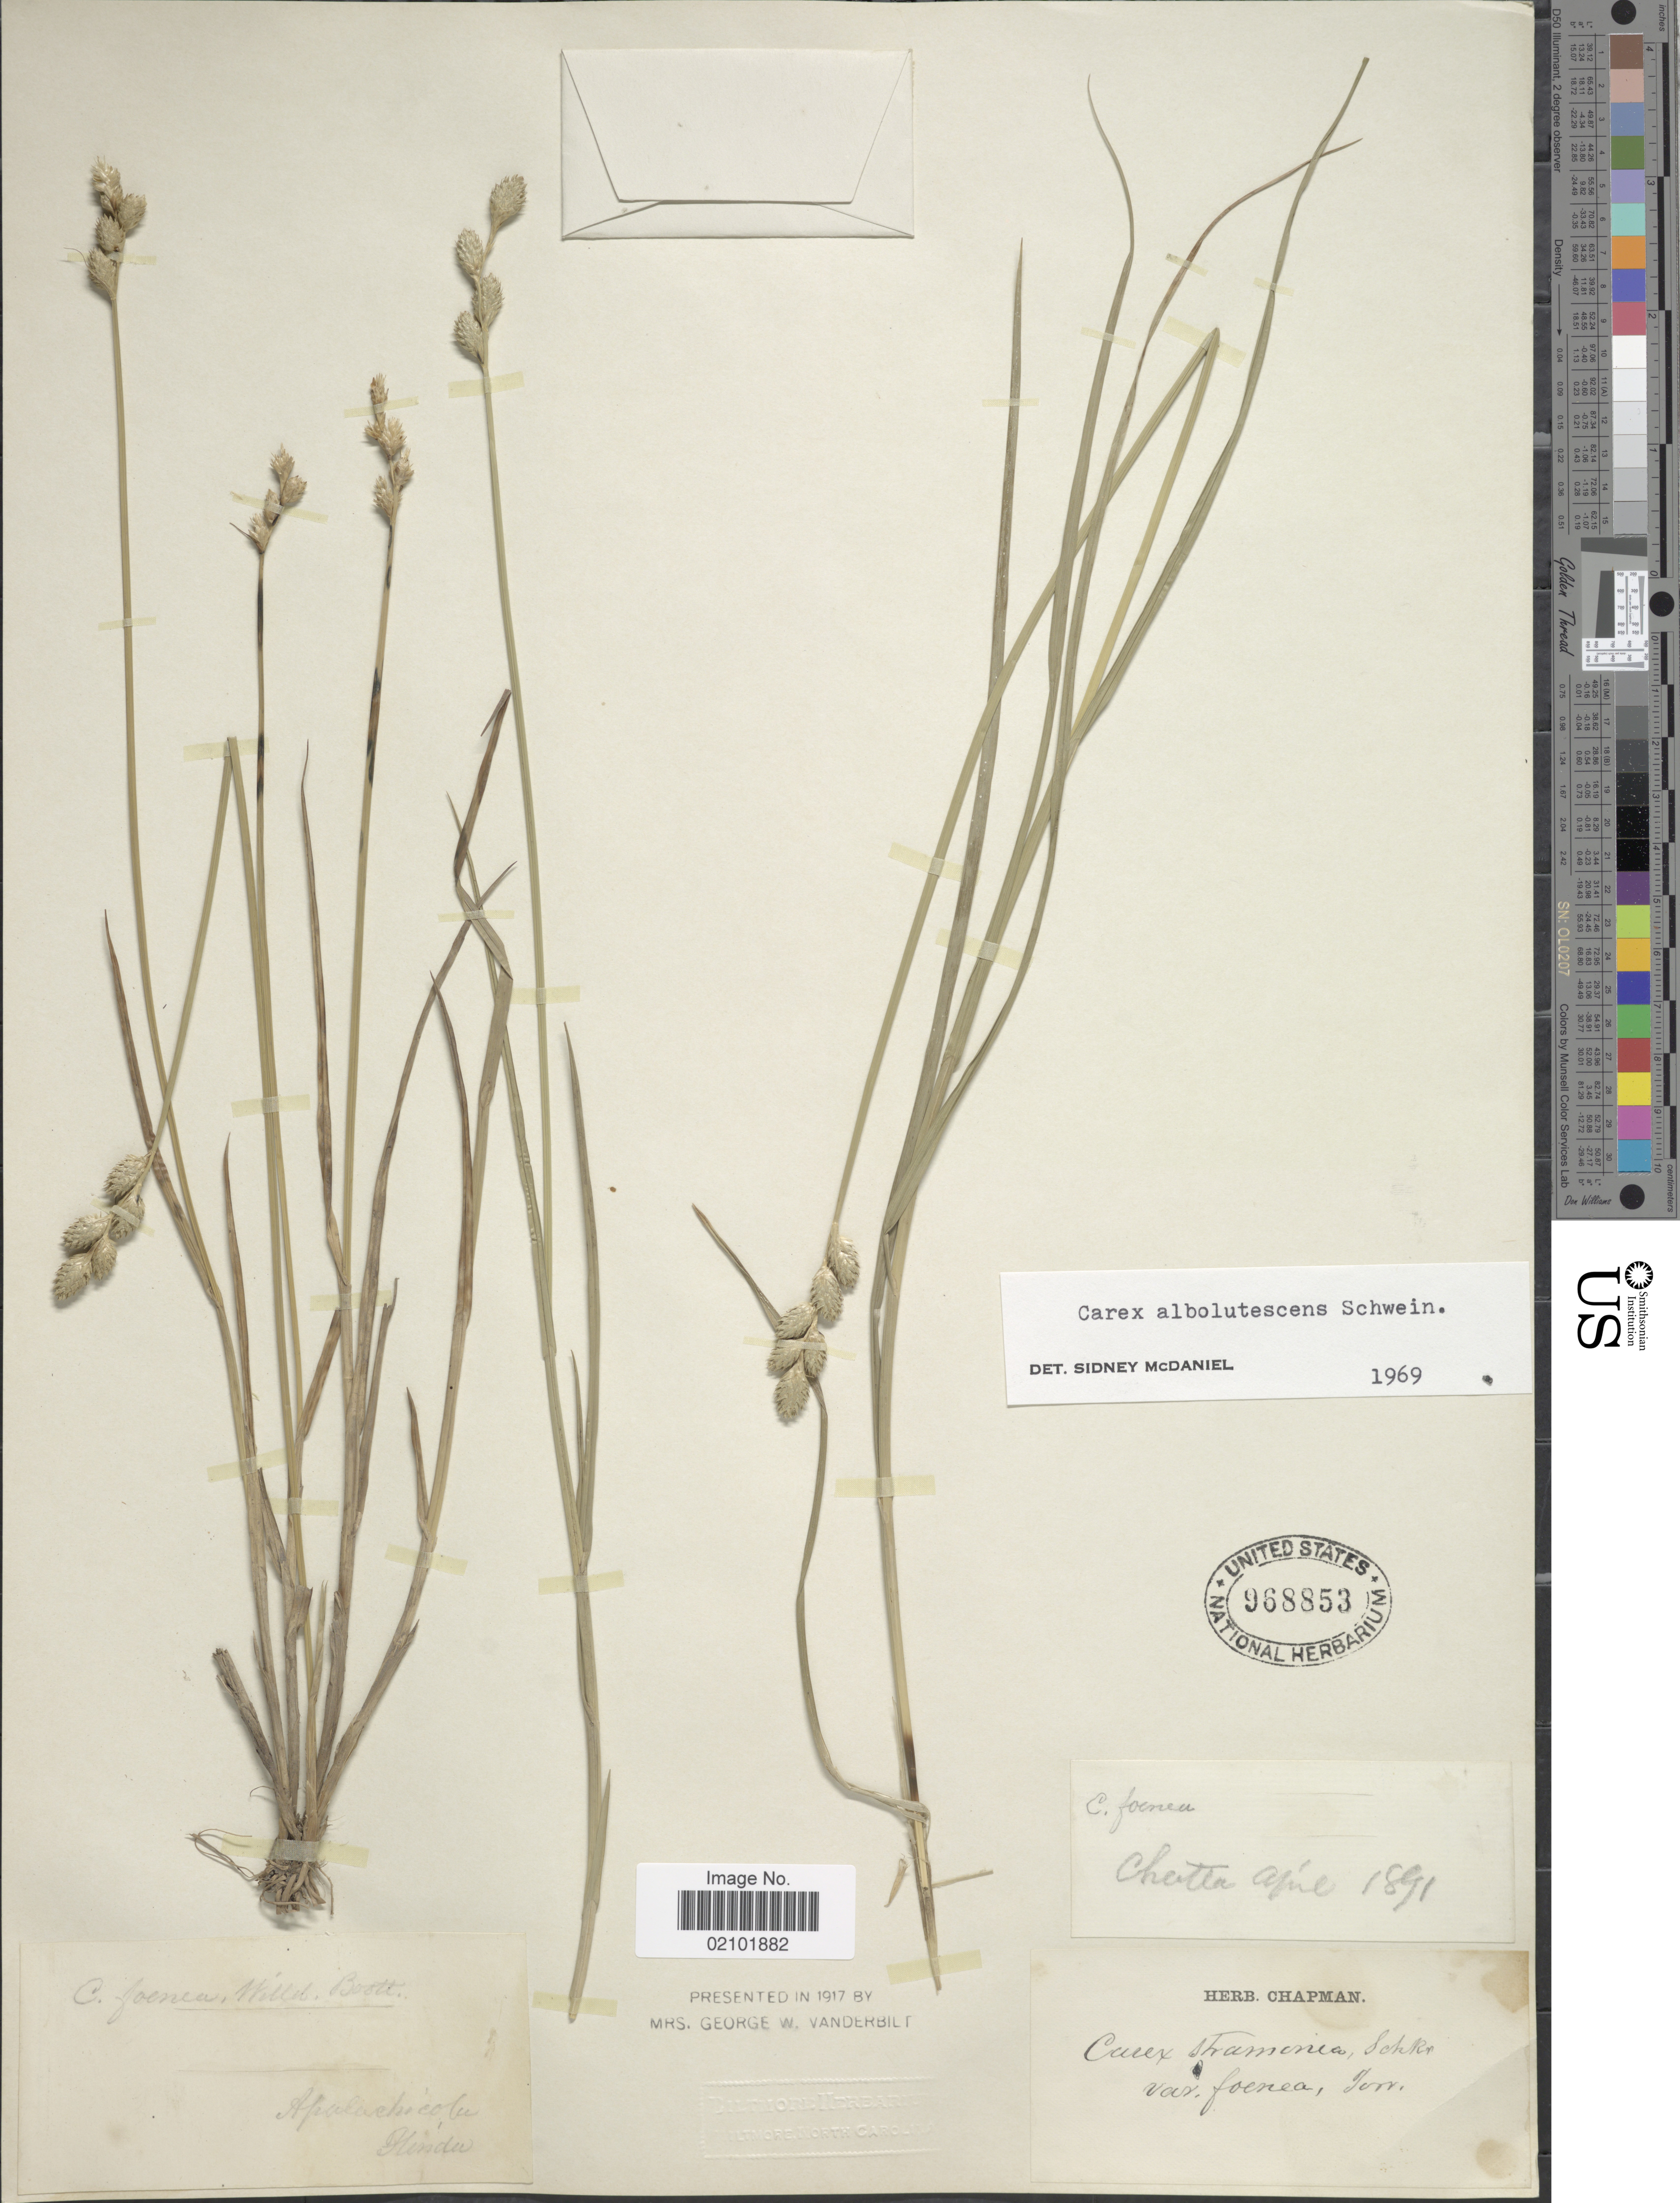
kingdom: Plantae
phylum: Tracheophyta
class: Liliopsida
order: Poales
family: Cyperaceae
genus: Carex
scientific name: Carex albolutescens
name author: Schwein.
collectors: ex herb. Chapman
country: United States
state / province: Florida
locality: Apalachicola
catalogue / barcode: US 968853